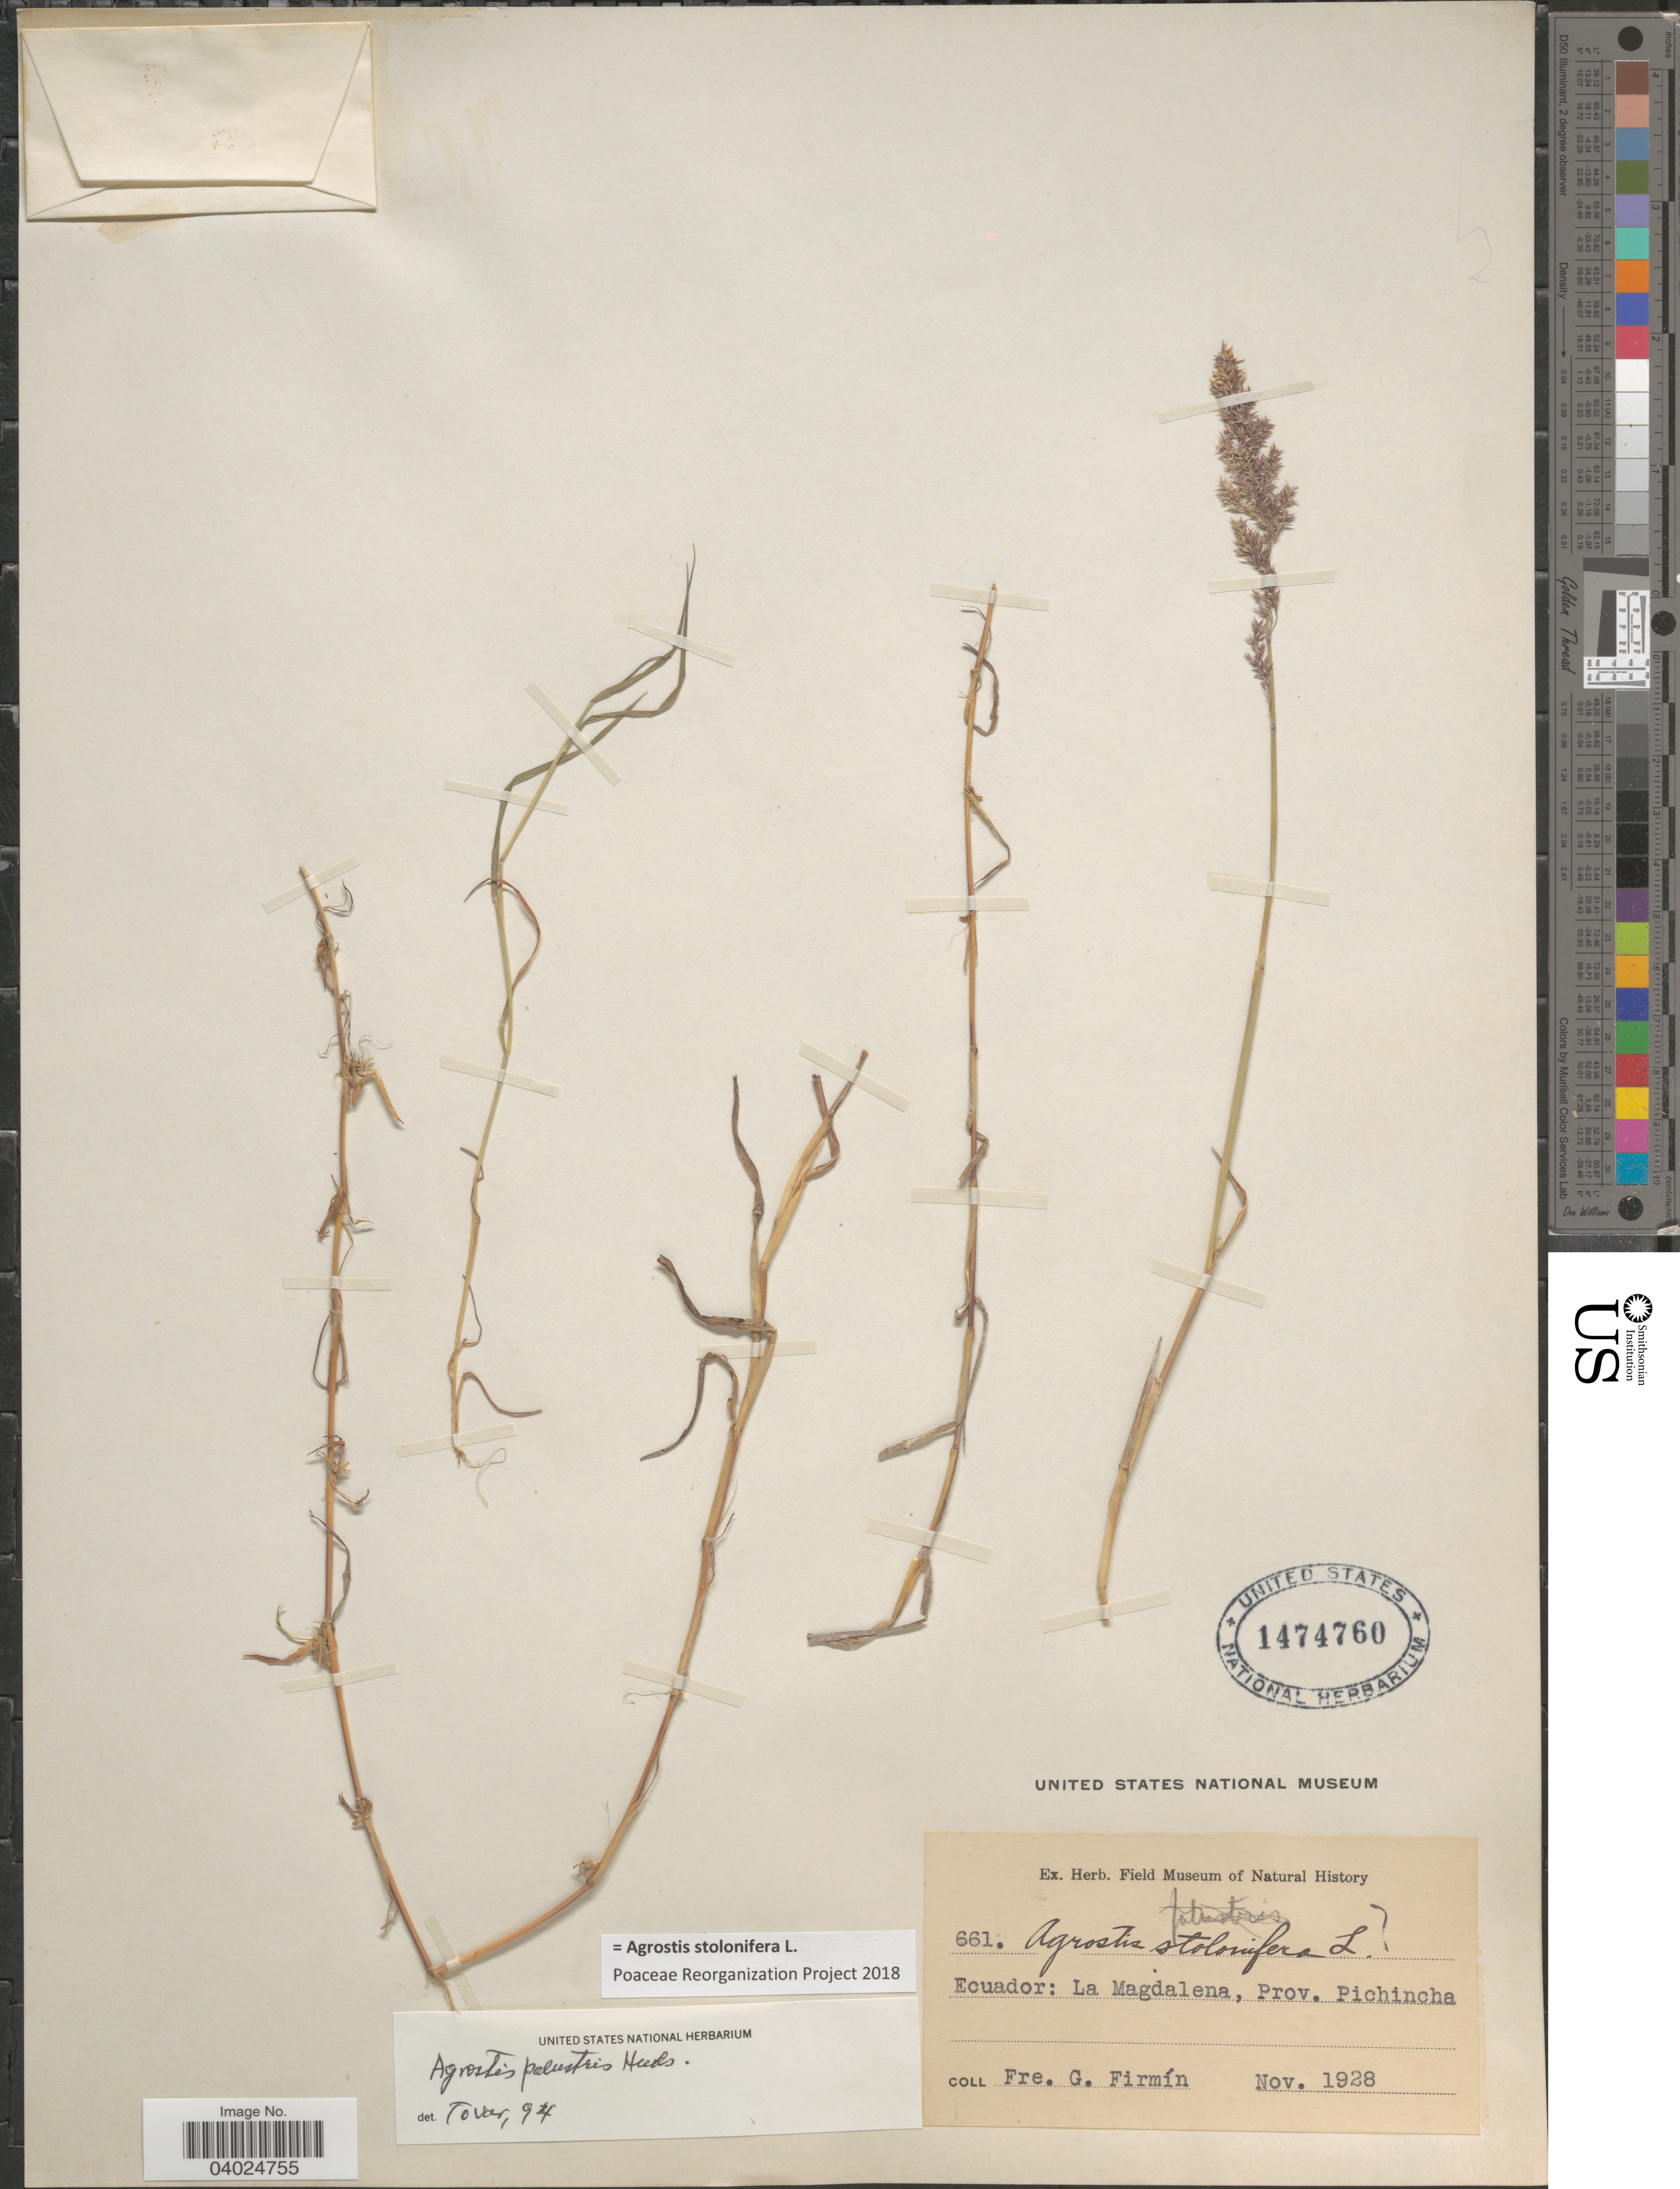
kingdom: Plantae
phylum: Tracheophyta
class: Liliopsida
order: Poales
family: Poaceae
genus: Agrostis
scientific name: Agrostis stolonifera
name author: L.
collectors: F. Firmin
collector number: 661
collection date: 1928-11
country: Ecuador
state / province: Pichincha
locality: La Magdalena.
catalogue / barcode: US 1474760